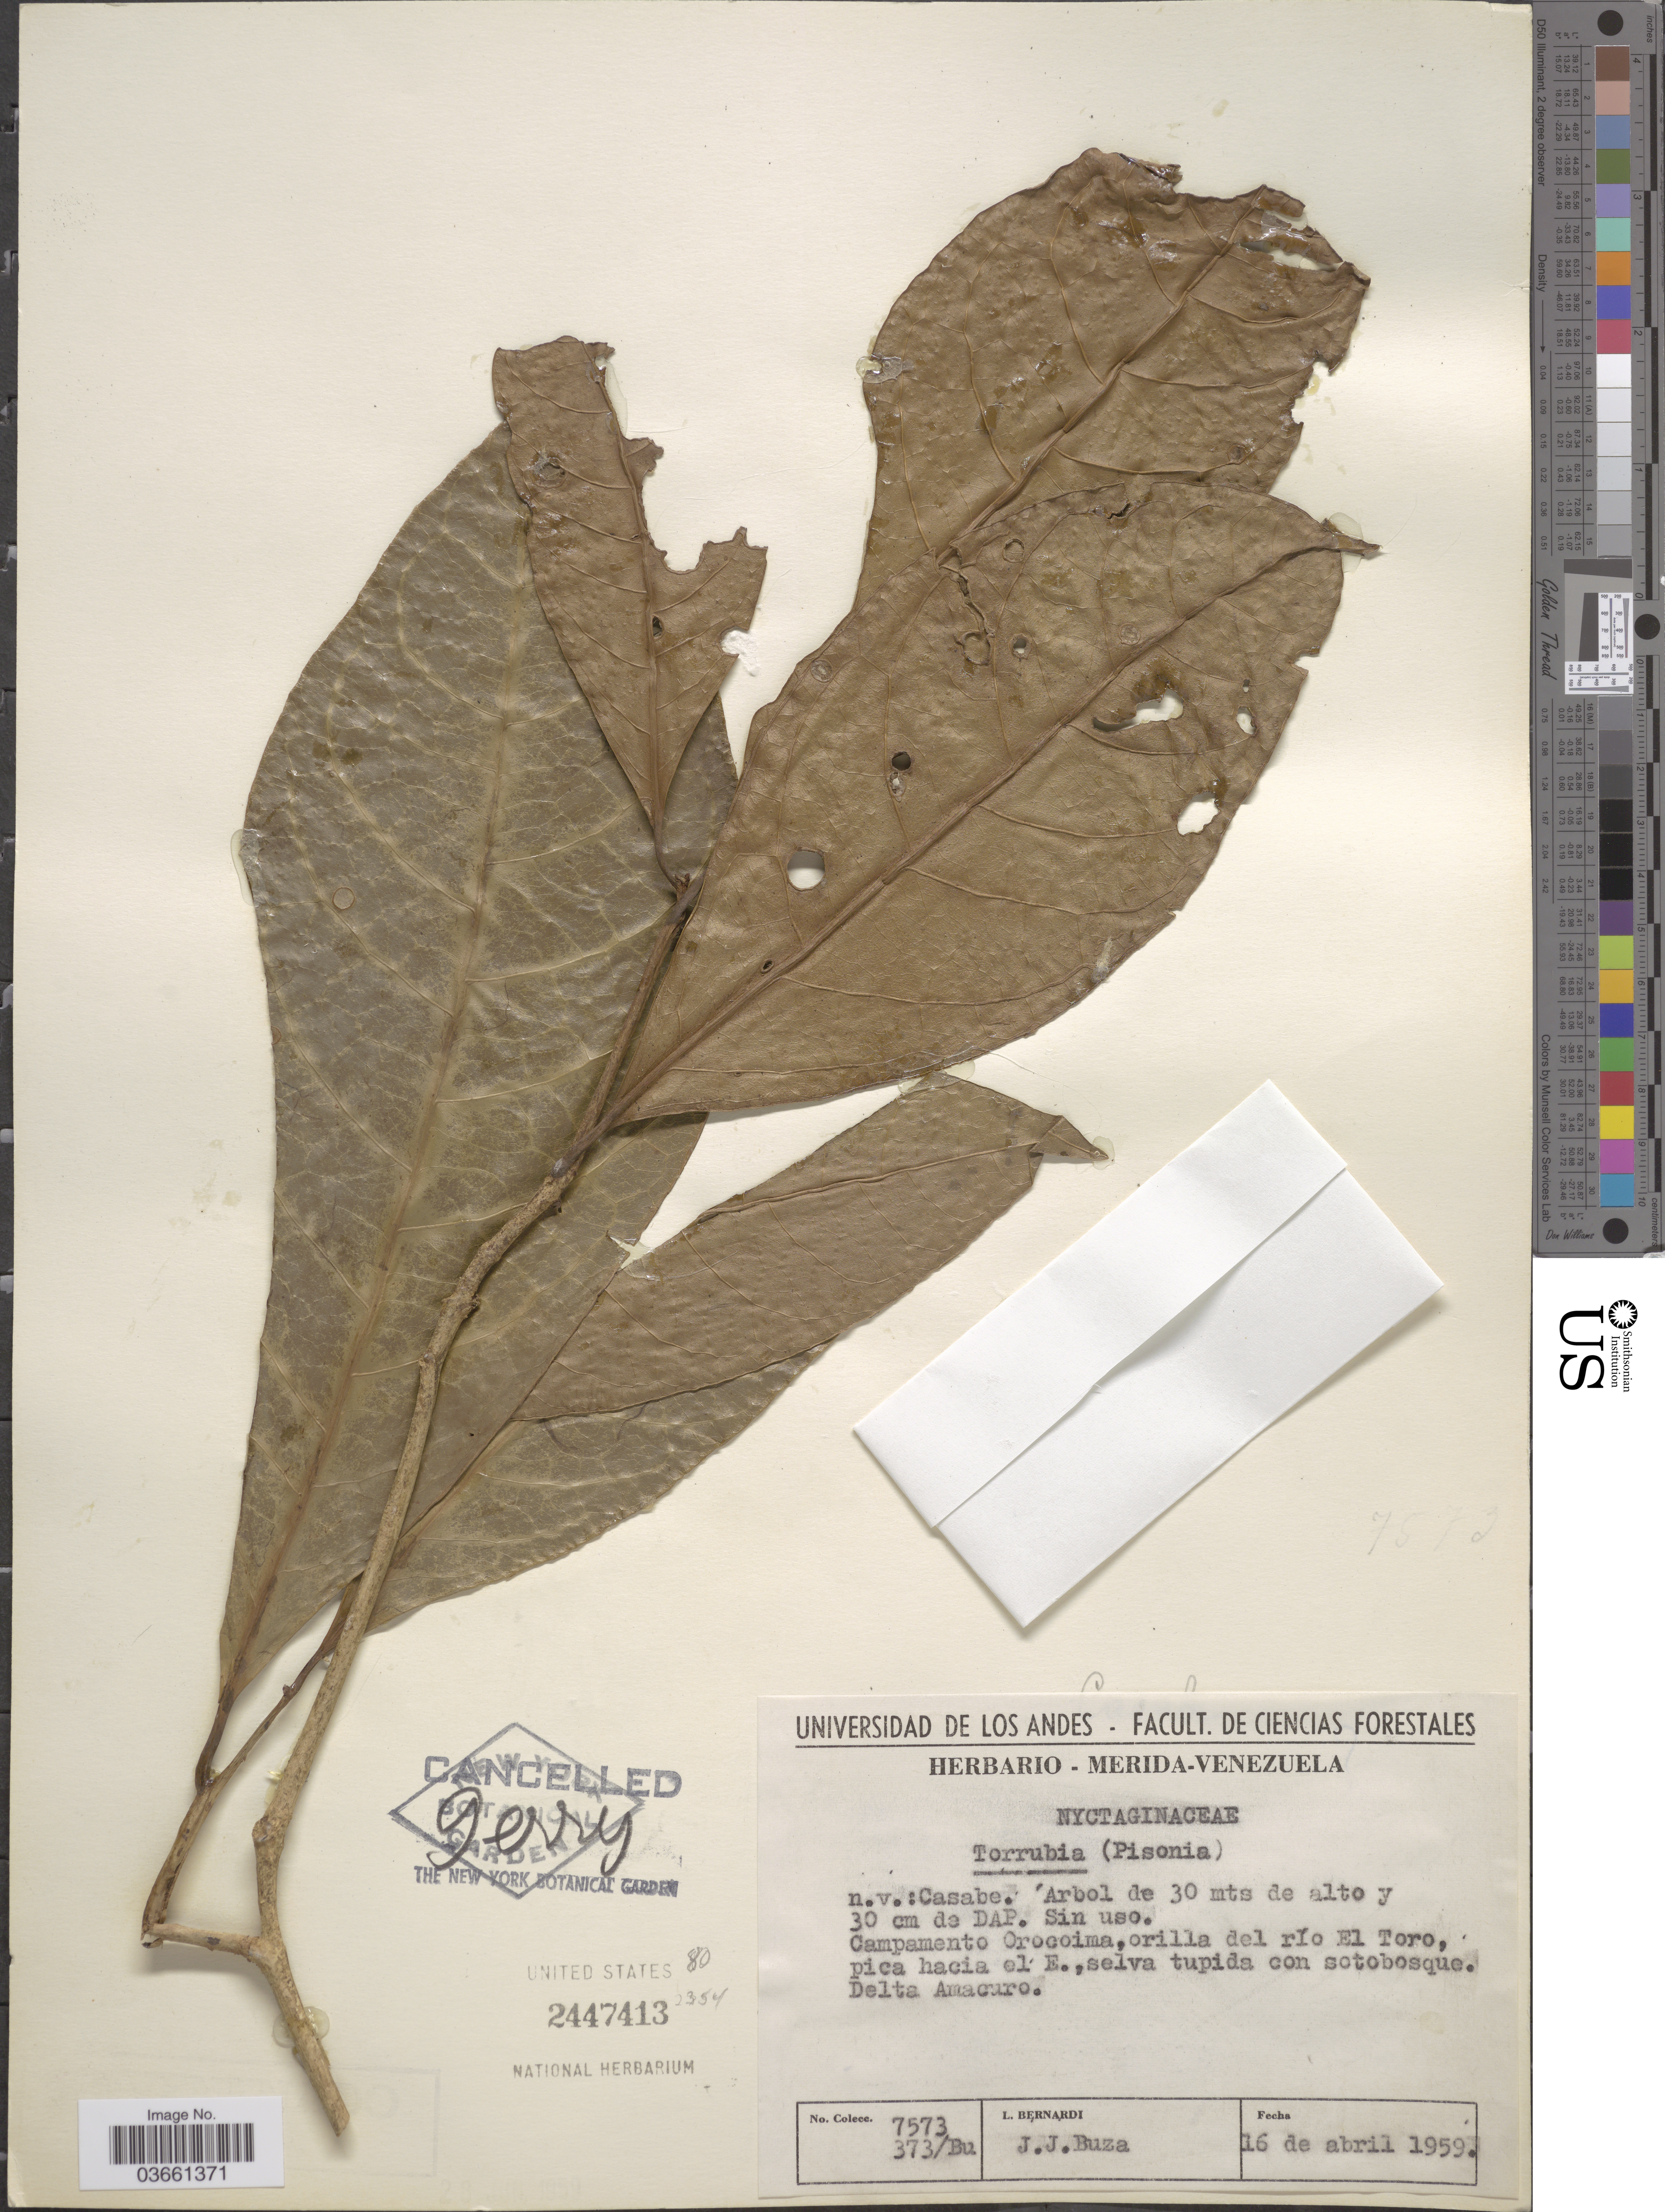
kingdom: Plantae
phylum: Tracheophyta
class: Magnoliopsida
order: Caryophyllales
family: Nyctaginaceae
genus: Guapira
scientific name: Guapira sp.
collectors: L. Bernardi & J. Buza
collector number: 7573/373/Bu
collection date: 1959-04-16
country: Venezuela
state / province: Mérida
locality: Campamento Orocoima, orilla del río El Toro, pica hacia el E., selva tupida con sotobosque. Delta Amacuro.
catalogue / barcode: US 2447413